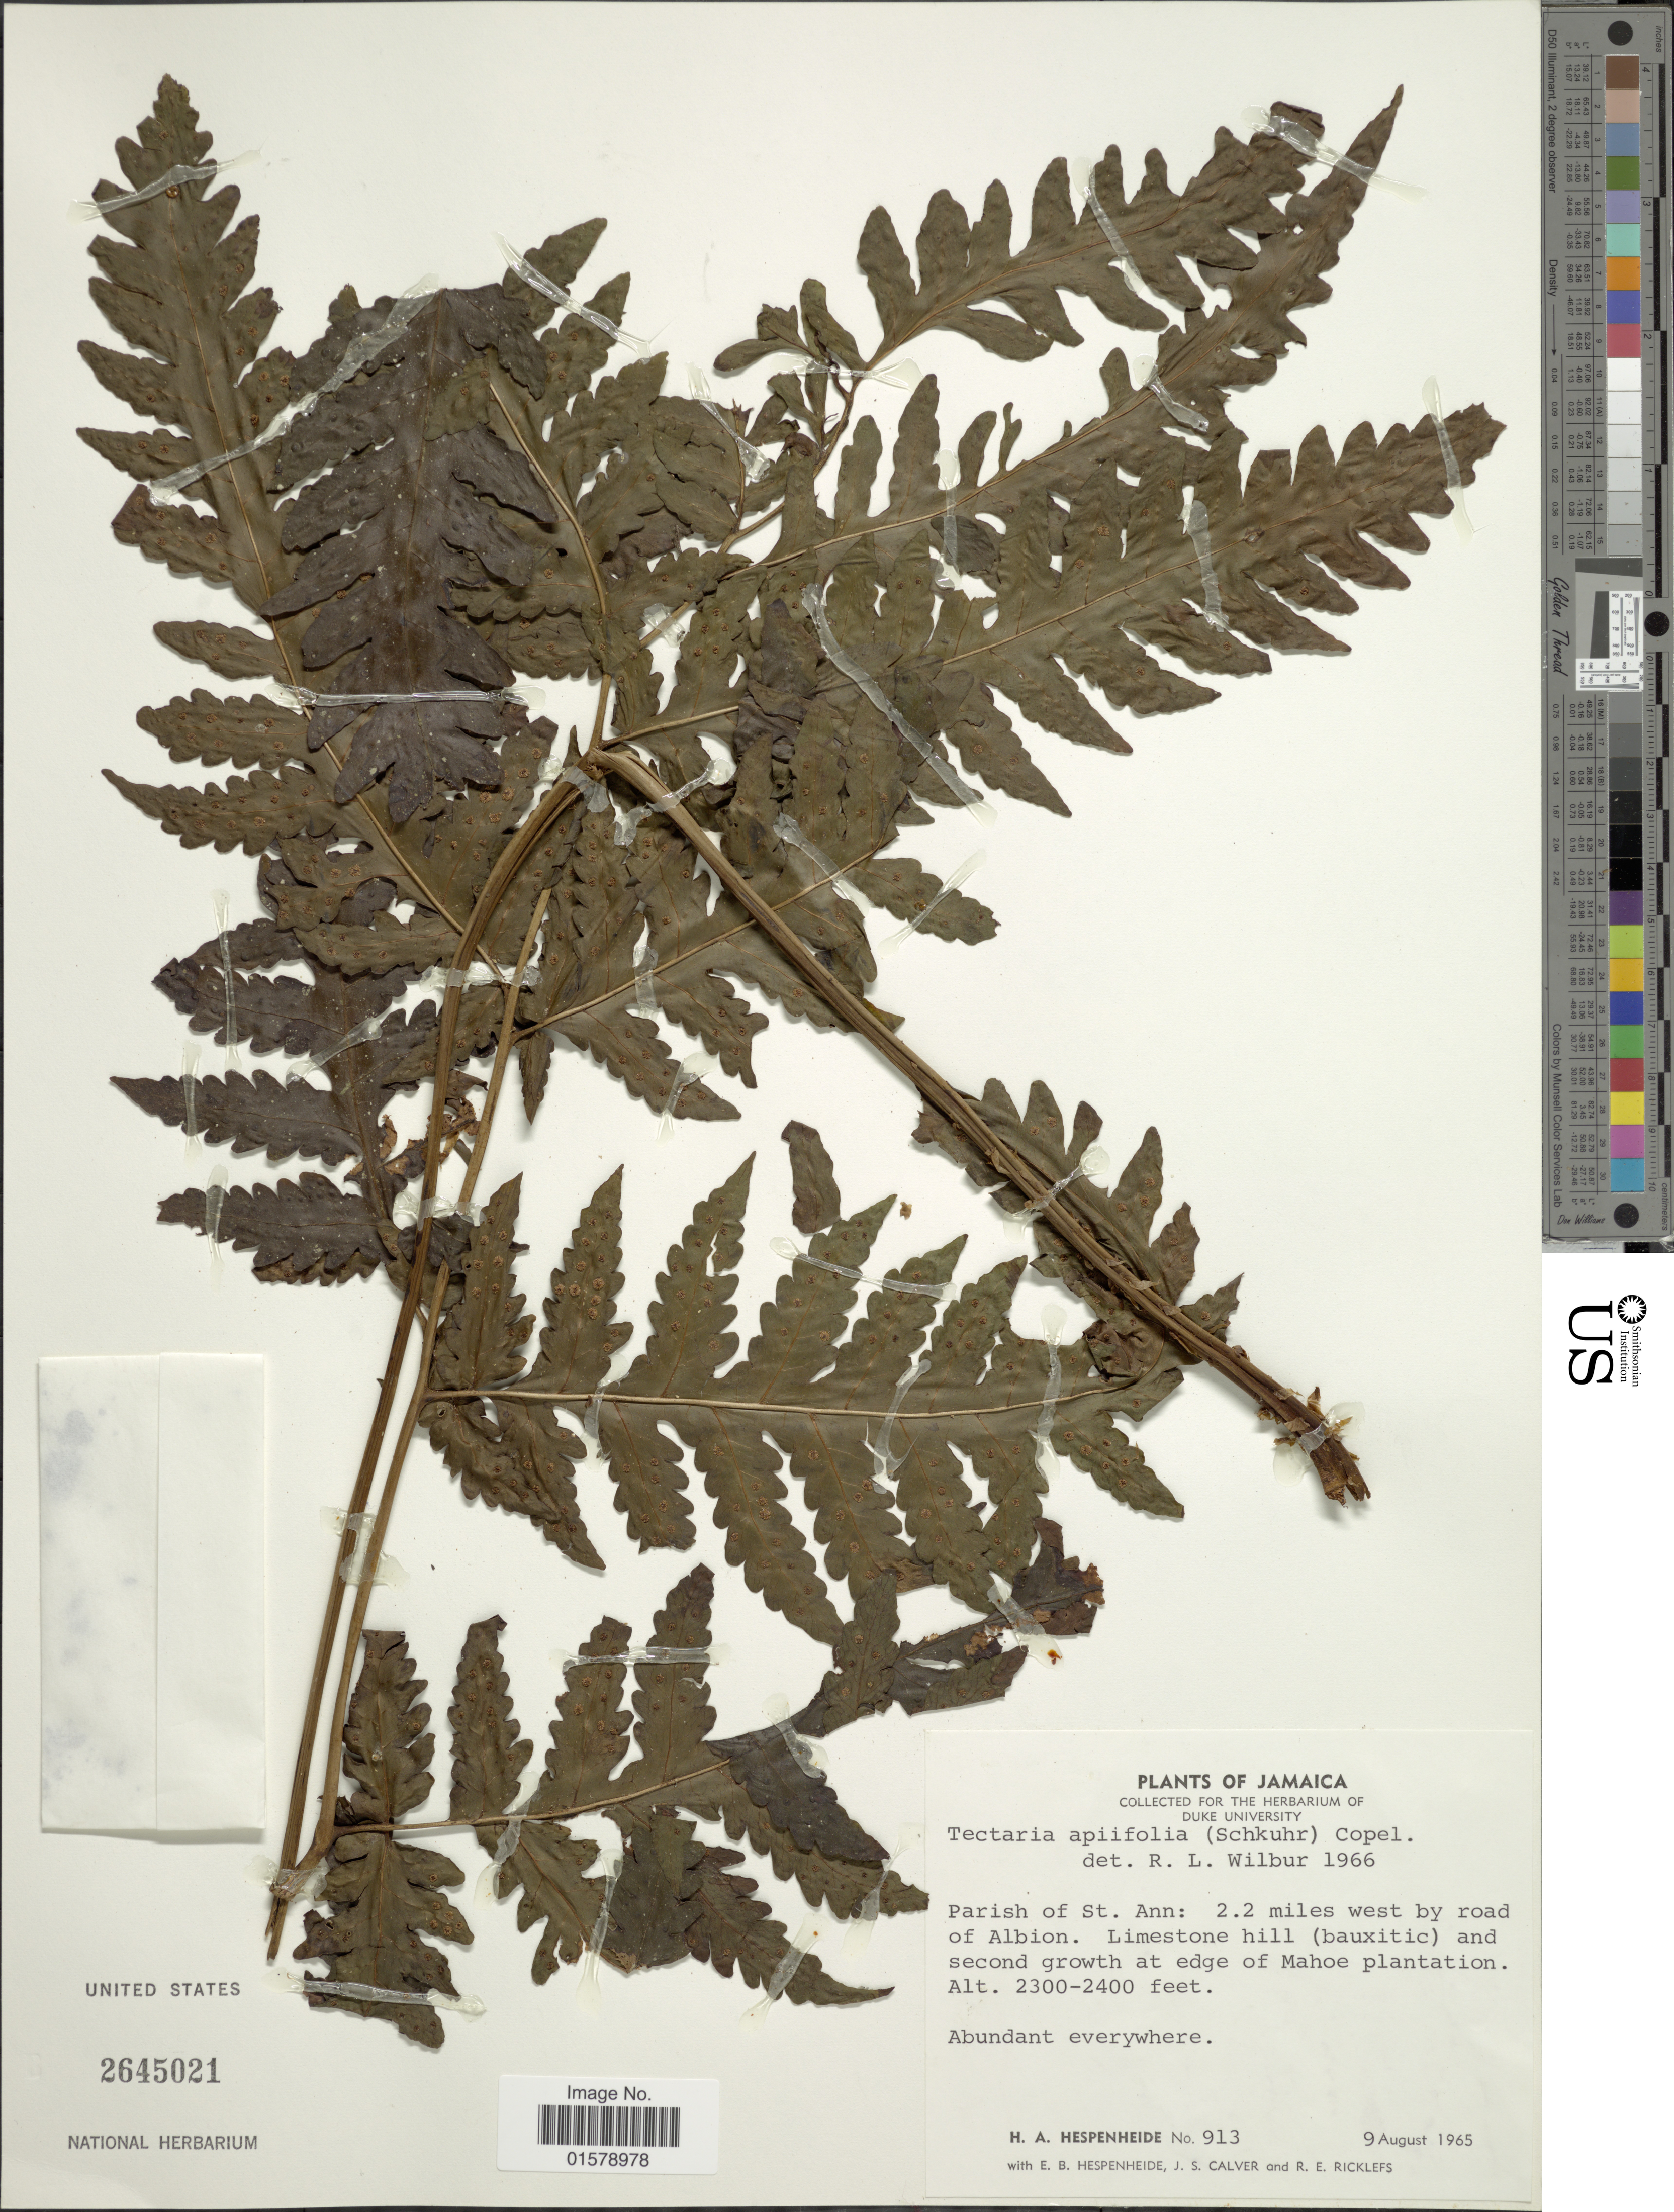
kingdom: Plantae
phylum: Tracheophyta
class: Polypodiopsida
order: Polypodiales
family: Tectariaceae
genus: Tectaria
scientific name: Tectaria apiifolia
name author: (Schkuhr) Copel.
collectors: H. A. Hespenheide, E. Hespenheide, J. Calver & R. Ricklefs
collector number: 913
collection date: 1965-08-09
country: Jamaica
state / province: Saint Ann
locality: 2.2 miles west by road of Albion, Limestone hill (bauxitic) and second growth at edge of Mahoe plantation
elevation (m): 701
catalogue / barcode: US 2645021